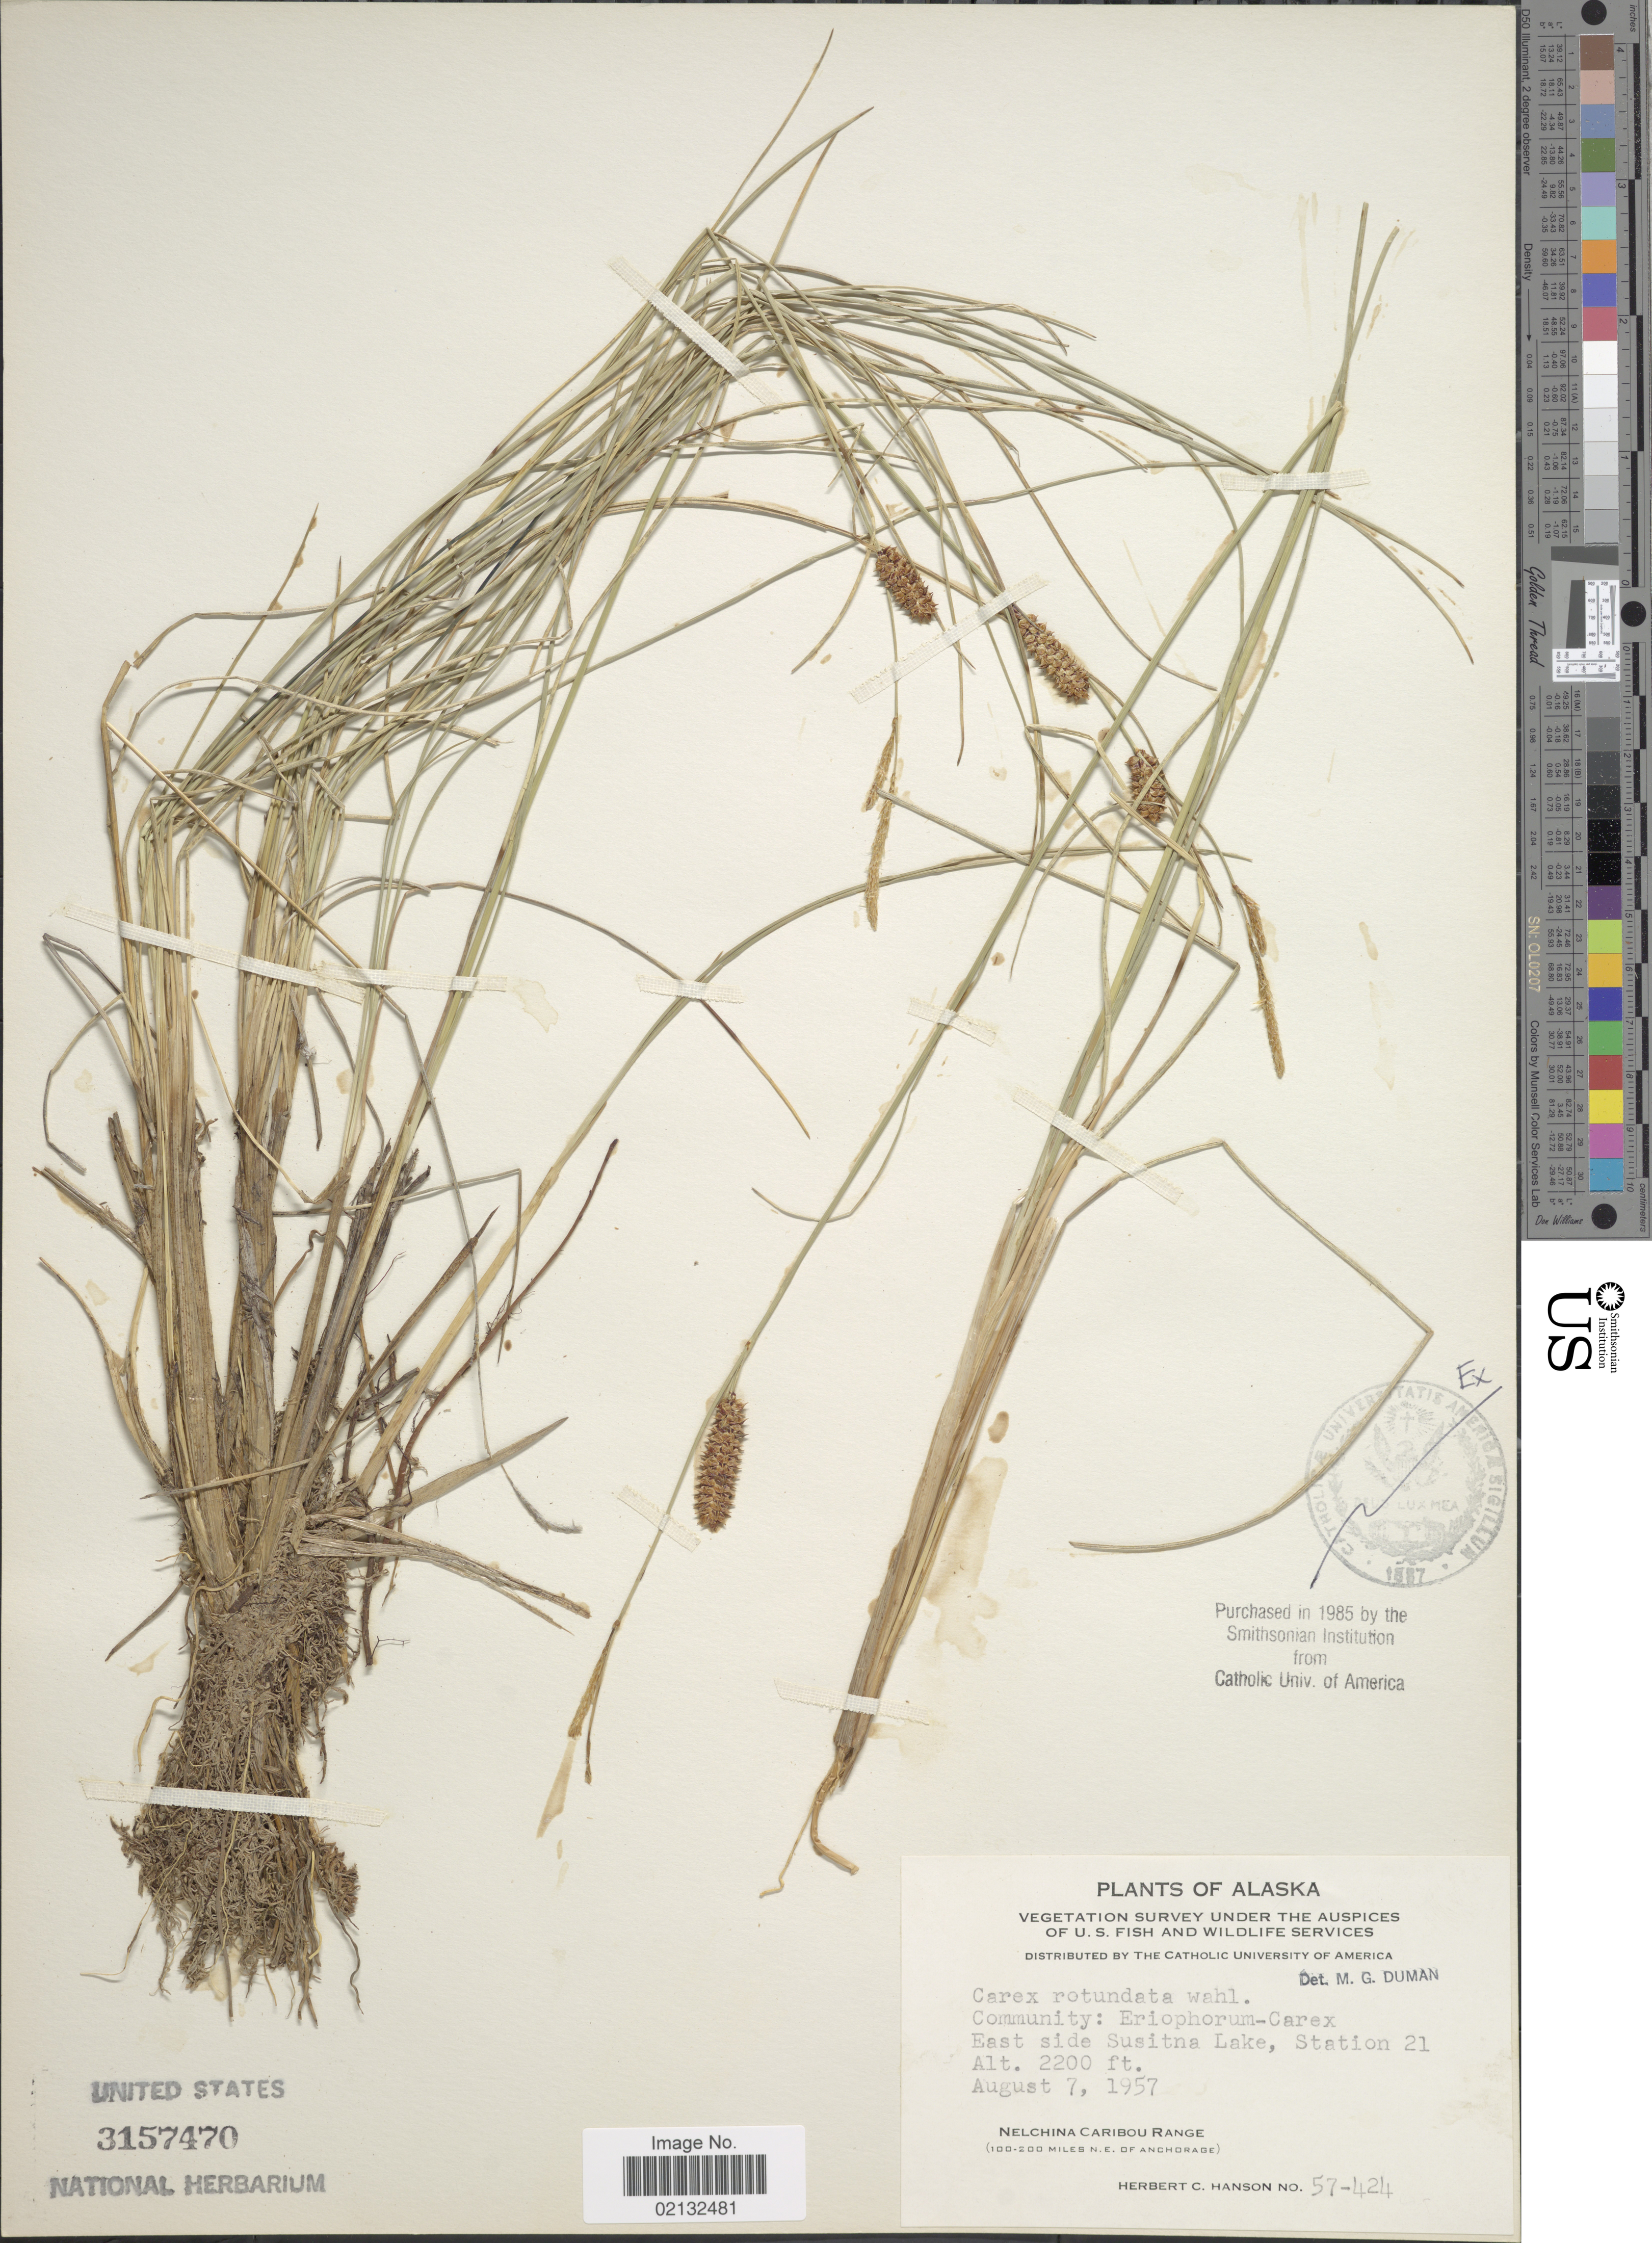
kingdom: Plantae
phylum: Tracheophyta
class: Liliopsida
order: Poales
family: Cyperaceae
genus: Carex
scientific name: Carex rotundata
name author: Wahlenb.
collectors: H. Hanson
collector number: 57-424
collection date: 1957-08-07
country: United States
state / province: Alaska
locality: East side Susitna Lake, Station 21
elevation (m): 671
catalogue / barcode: US 3157470